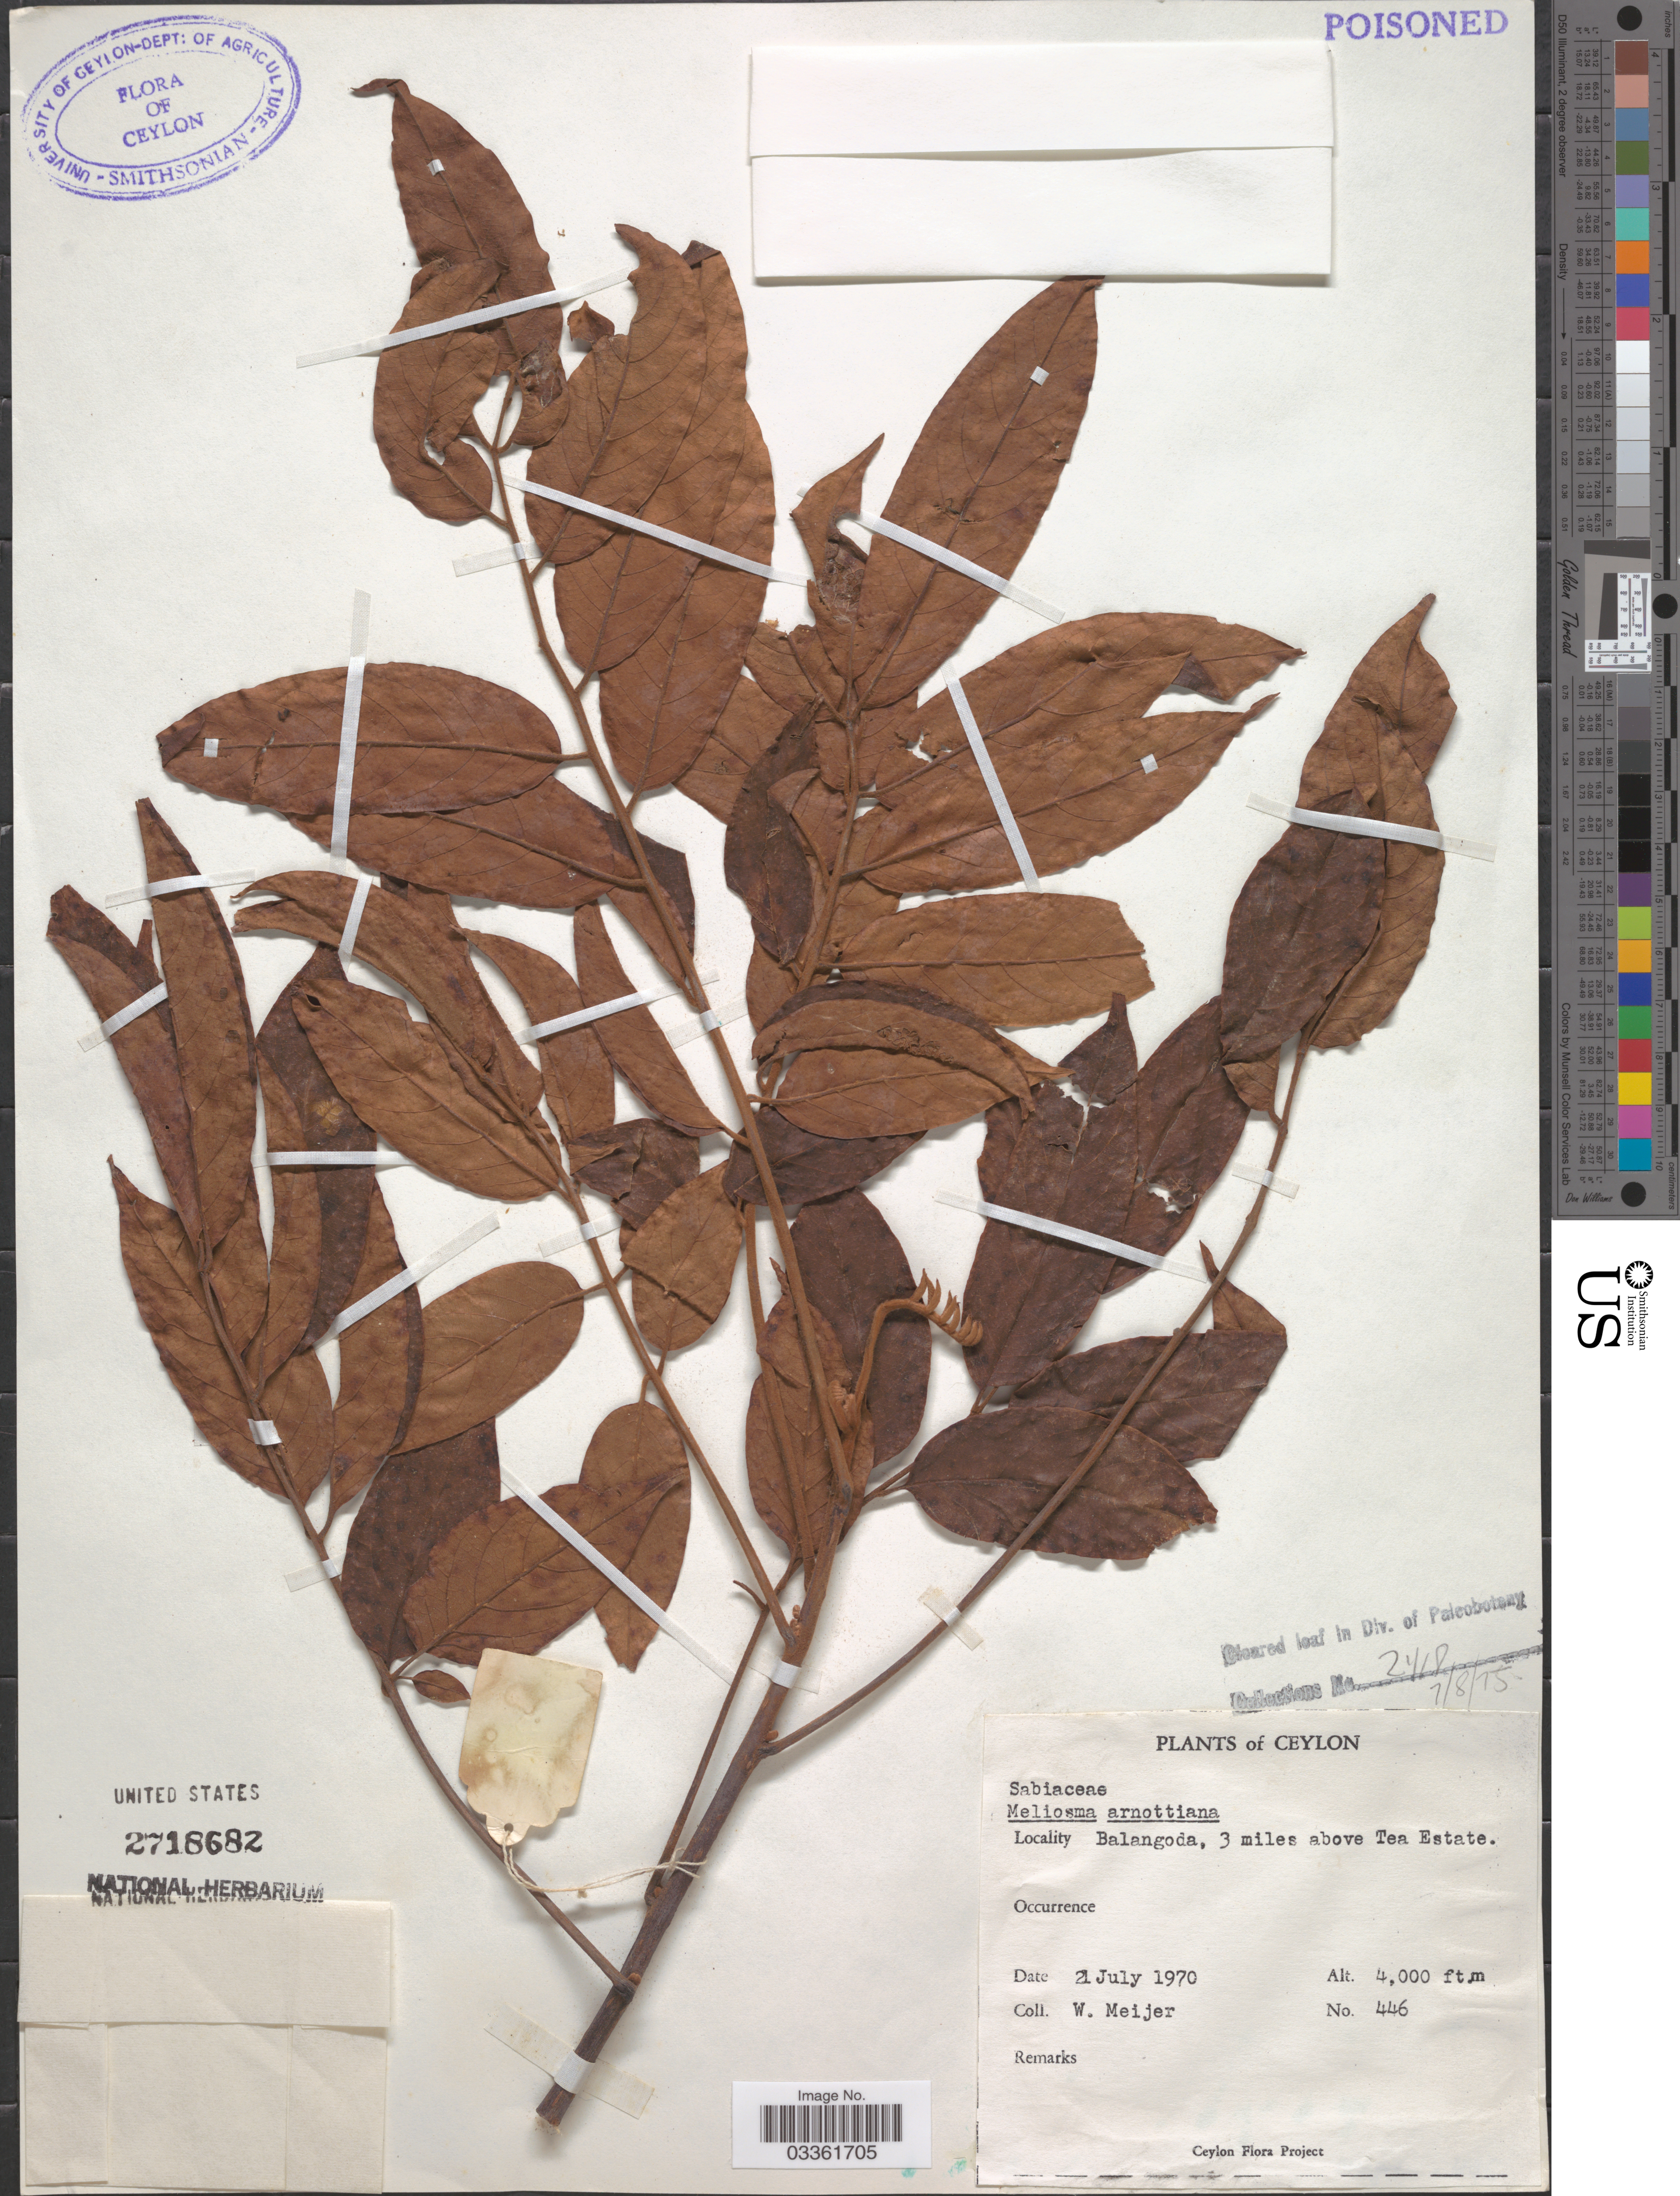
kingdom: Plantae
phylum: Tracheophyta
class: Magnoliopsida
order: Proteales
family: Sabiaceae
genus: Meliosma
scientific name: Meliosma arnottiana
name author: (Wight) Walp.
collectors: W. Meijer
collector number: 446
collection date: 1970-07-21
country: Sri Lanka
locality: Ceylon. Balangoda, 3 miles above Tea Estate.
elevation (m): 1219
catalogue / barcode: US 2718682